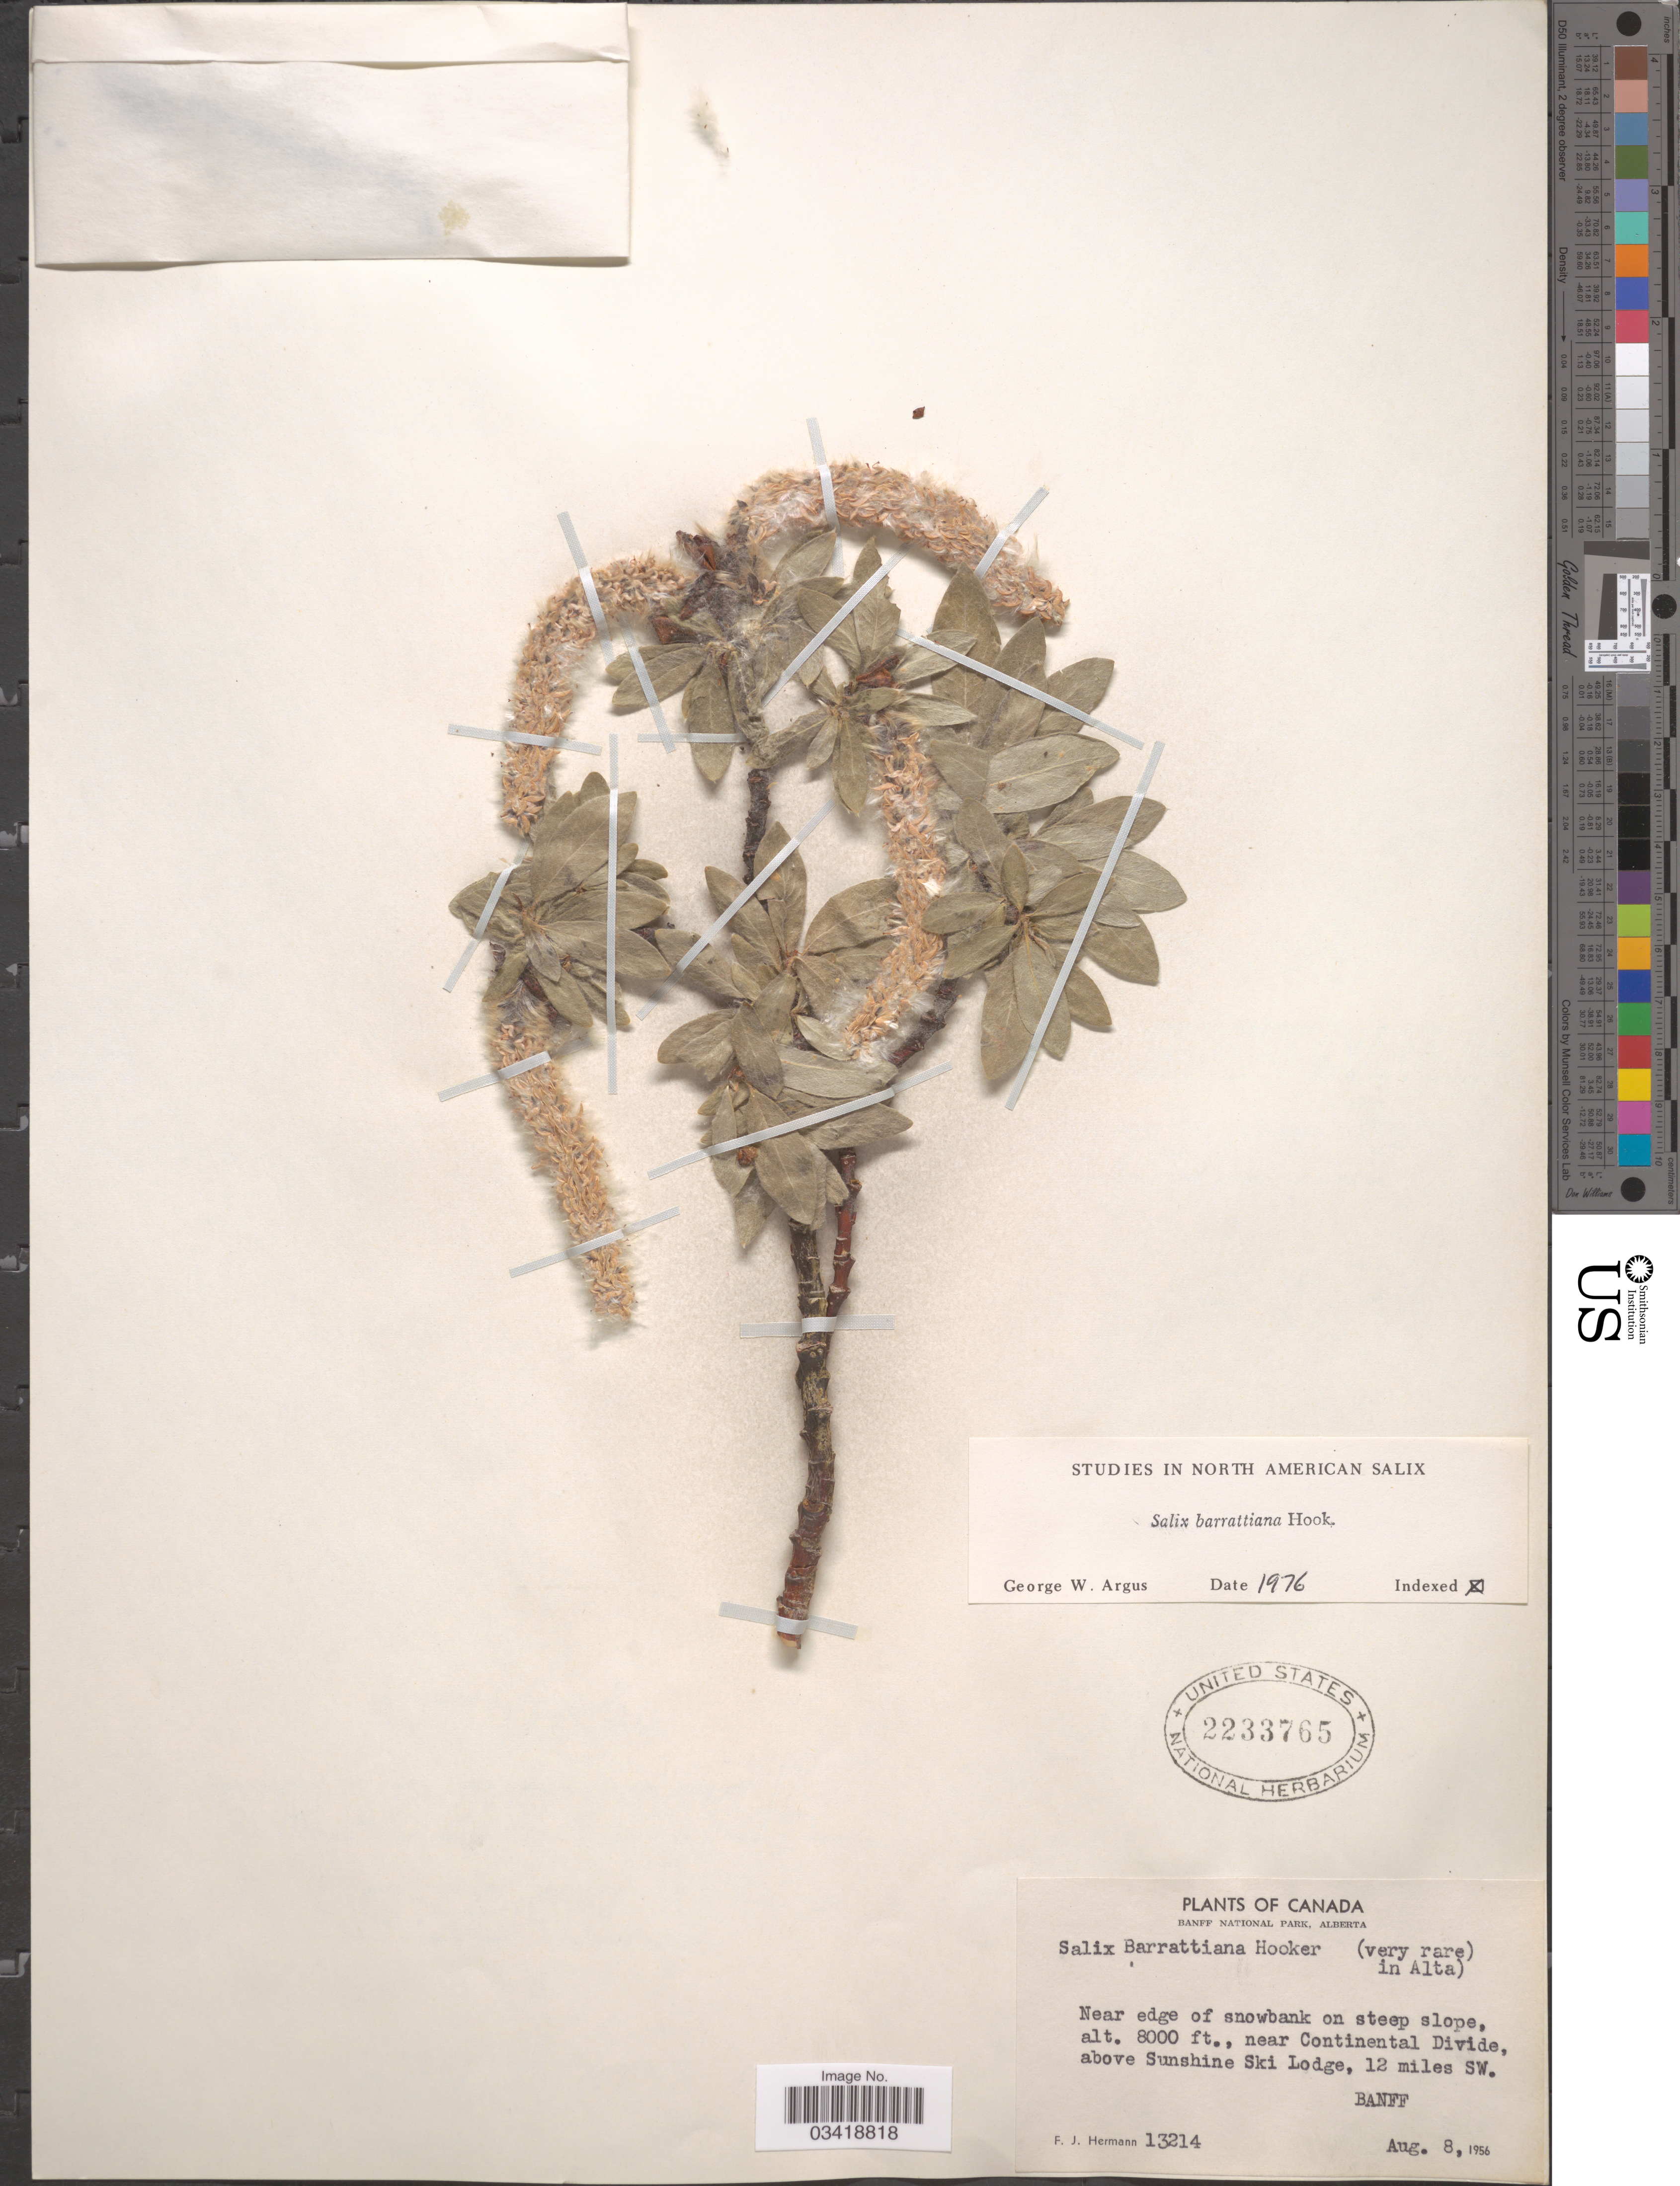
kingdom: Plantae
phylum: Tracheophyta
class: Magnoliopsida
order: Malpighiales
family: Salicaceae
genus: Salix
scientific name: Salix barrattiana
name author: Hook.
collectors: F. J. Hermann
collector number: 13214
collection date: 1956-08-08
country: Canada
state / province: Alberta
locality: Banff National Park. Near edge of snowbank on steep slope, near Continental Divide, above Sunshine Ski Lodge, 12 miles SW. Banff.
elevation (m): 2438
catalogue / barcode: US 2233765